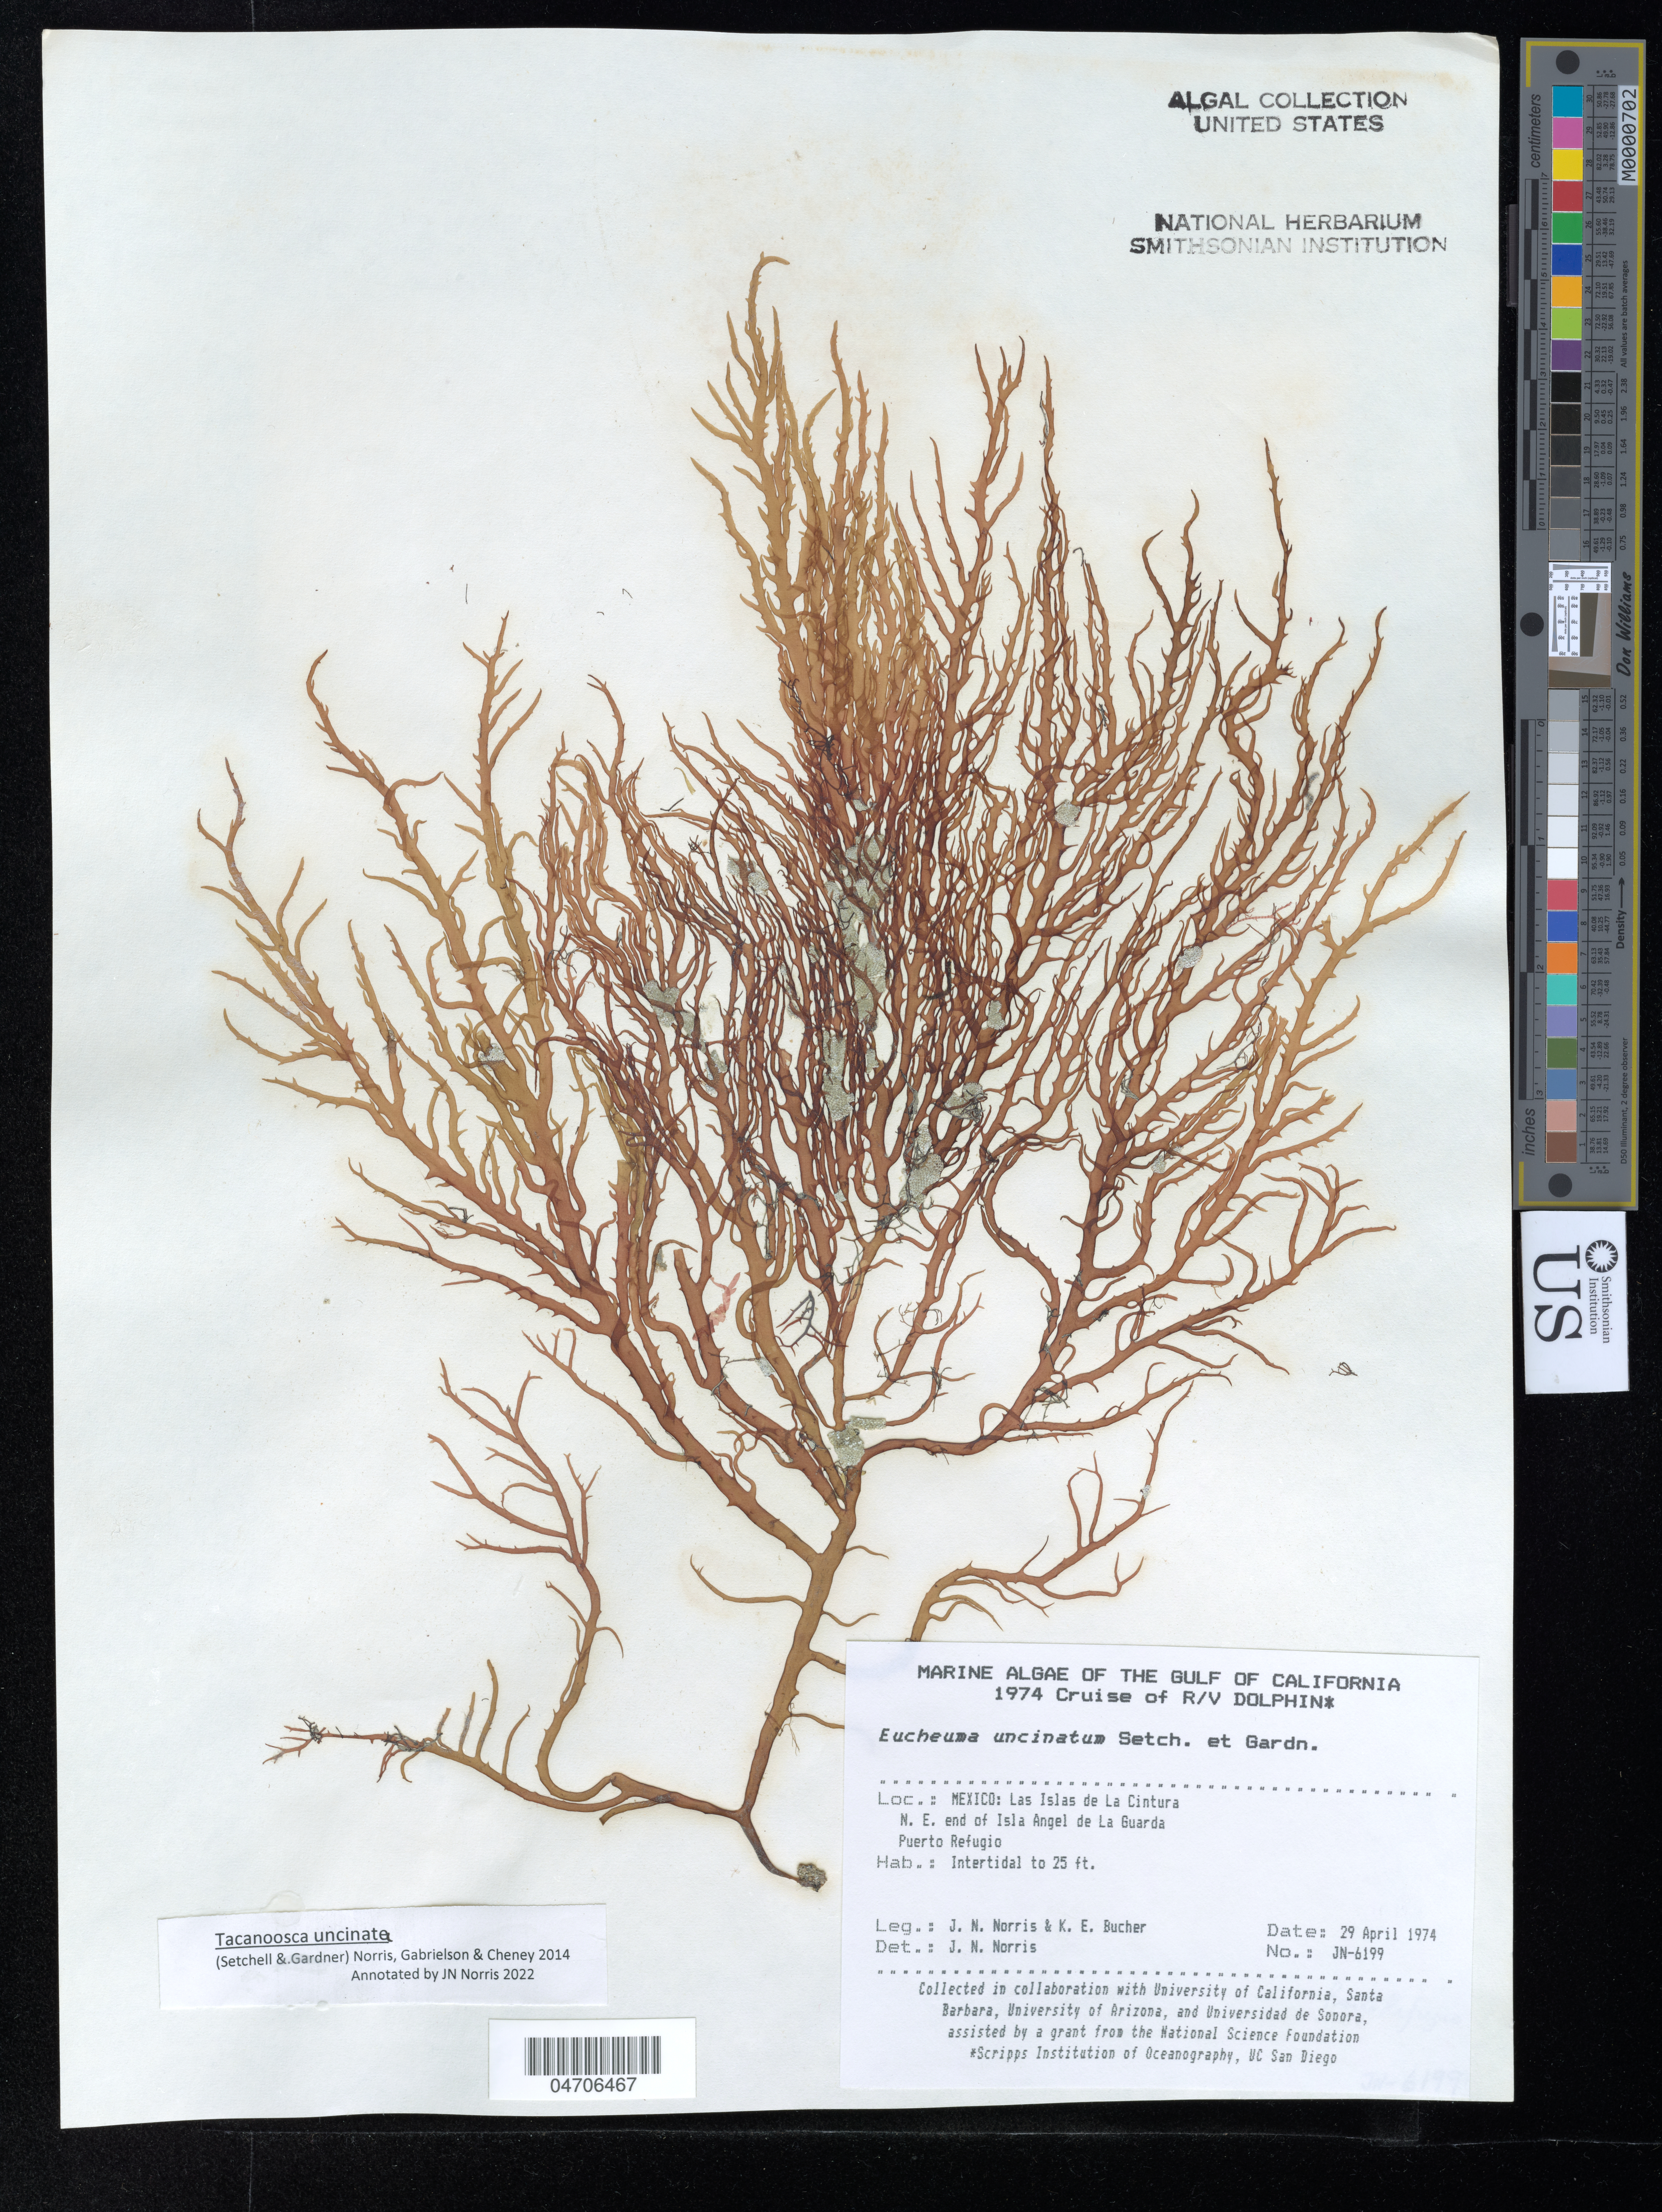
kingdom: Plantae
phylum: Rhodophyta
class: Florideophyceae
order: Gigartinales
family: Solieriaceae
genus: Eucheuma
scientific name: Eucheuma uncinatum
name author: Setch. & N.L. Gardner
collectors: J. Norris & K. E. Bucher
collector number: JN-6199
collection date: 1974-04-29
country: Mexico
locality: The Gulf of California. 1974 Cruis of R/V Dolphin (Scripps Institution of Oceanography). Las Islas de la Cintura. N. E. end of Isla Angel de La Guarda. Puerto Refugio.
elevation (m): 8